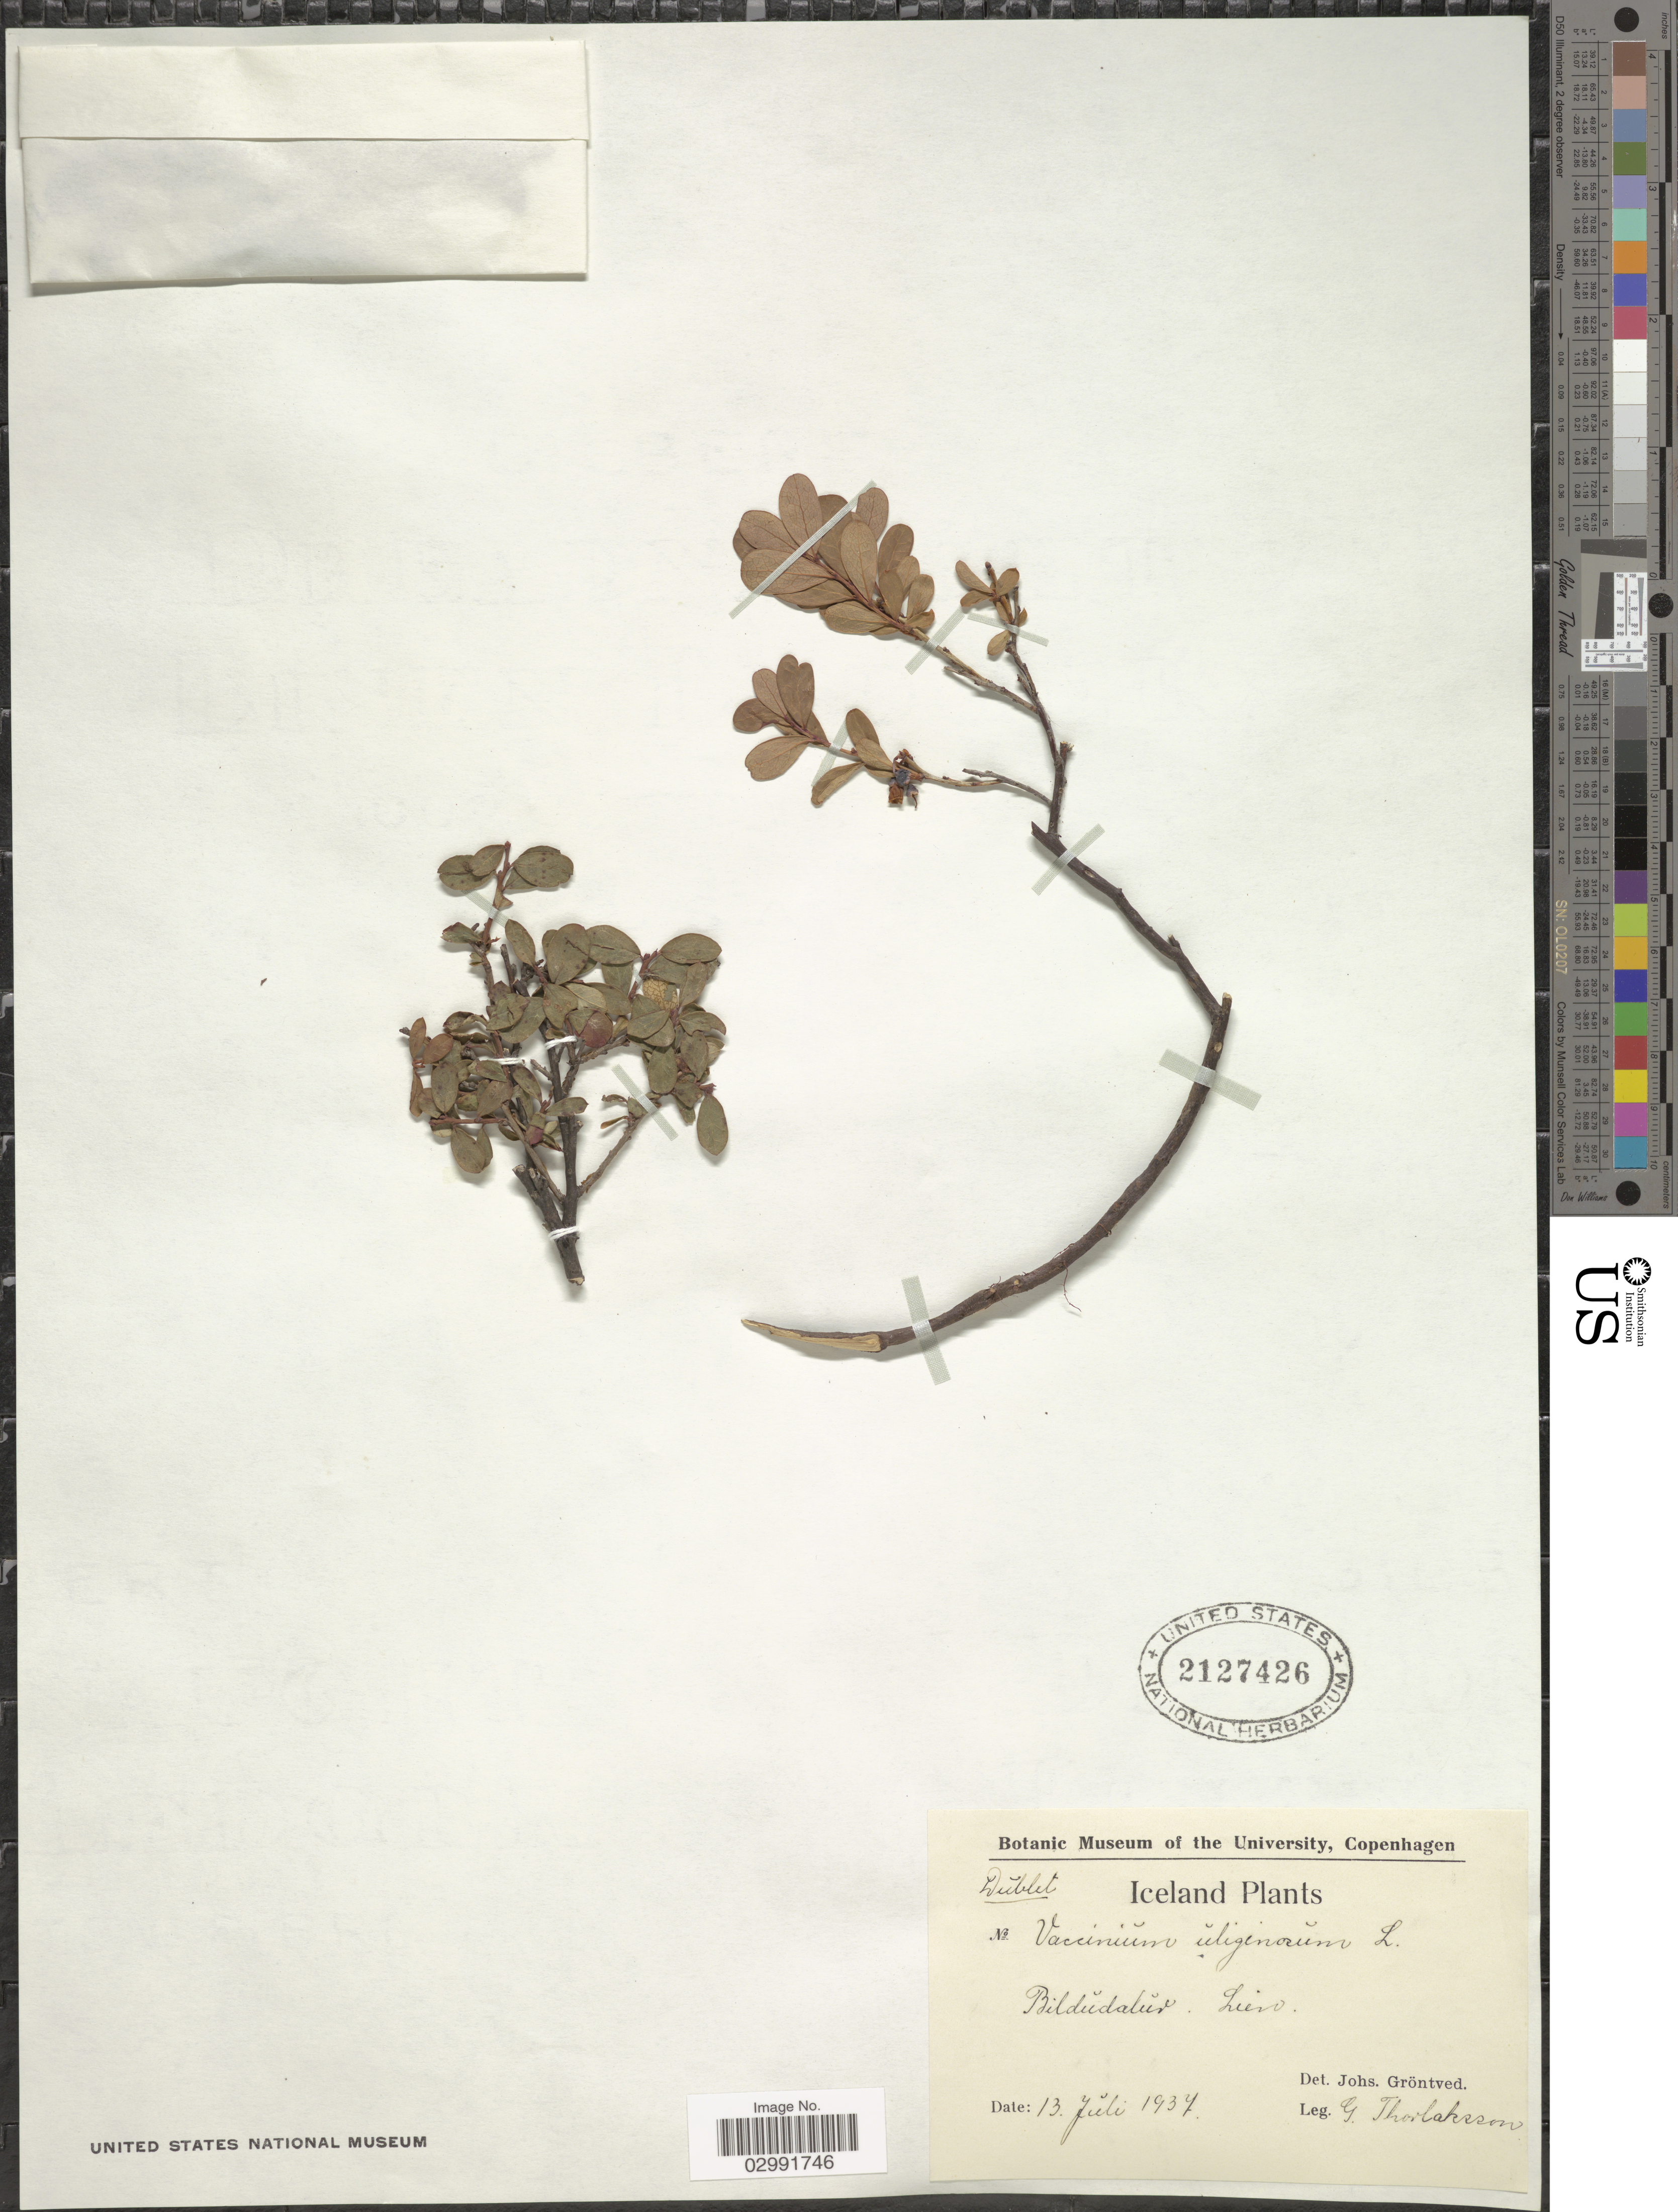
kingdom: Plantae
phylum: Tracheophyta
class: Magnoliopsida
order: Ericales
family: Ericaceae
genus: Vaccinium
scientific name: Vaccinium uliginosum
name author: L.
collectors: G. Thorlaksson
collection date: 1937-07-13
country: Iceland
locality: Bíldudalur. Liero. [interpreted]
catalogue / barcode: US 2127426